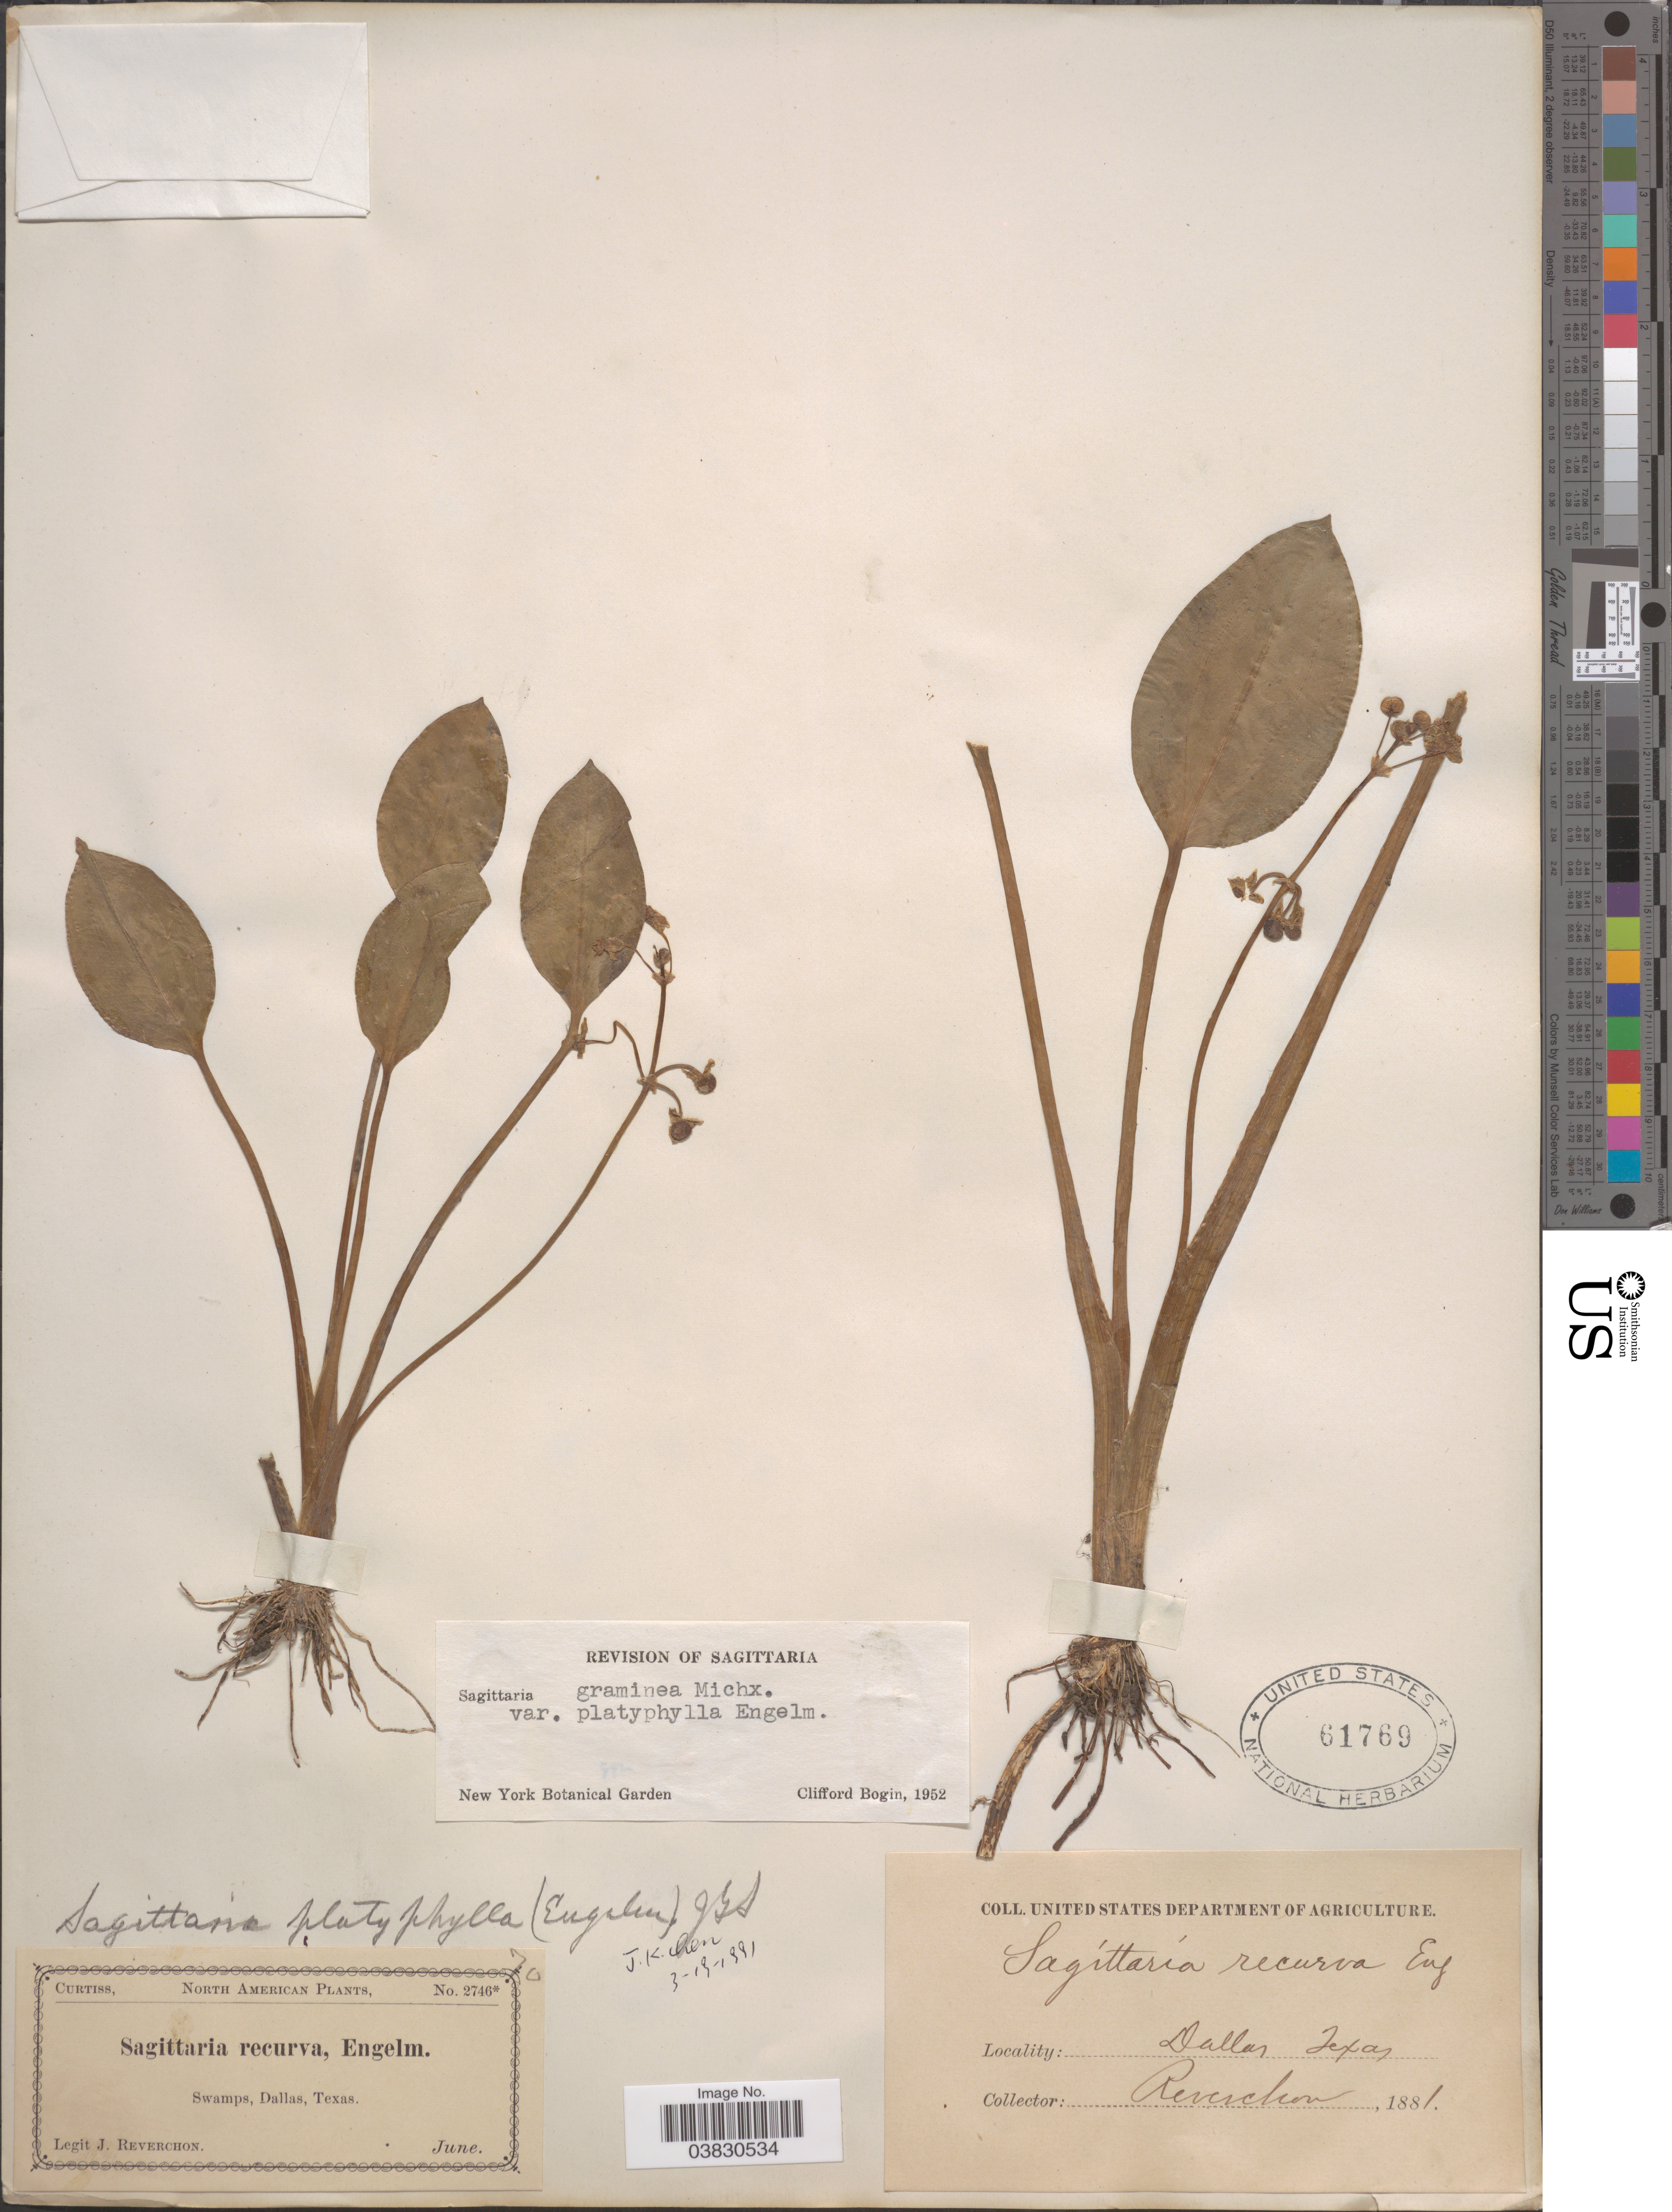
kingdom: Plantae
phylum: Tracheophyta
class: Liliopsida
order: Alismatales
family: Alismataceae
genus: Sagittaria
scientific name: Sagittaria platyphylla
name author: (Englem.) J.G. Sm.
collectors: J. Reverchon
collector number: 2746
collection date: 1881-06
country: United States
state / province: Texas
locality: Dallas.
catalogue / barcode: US 61769